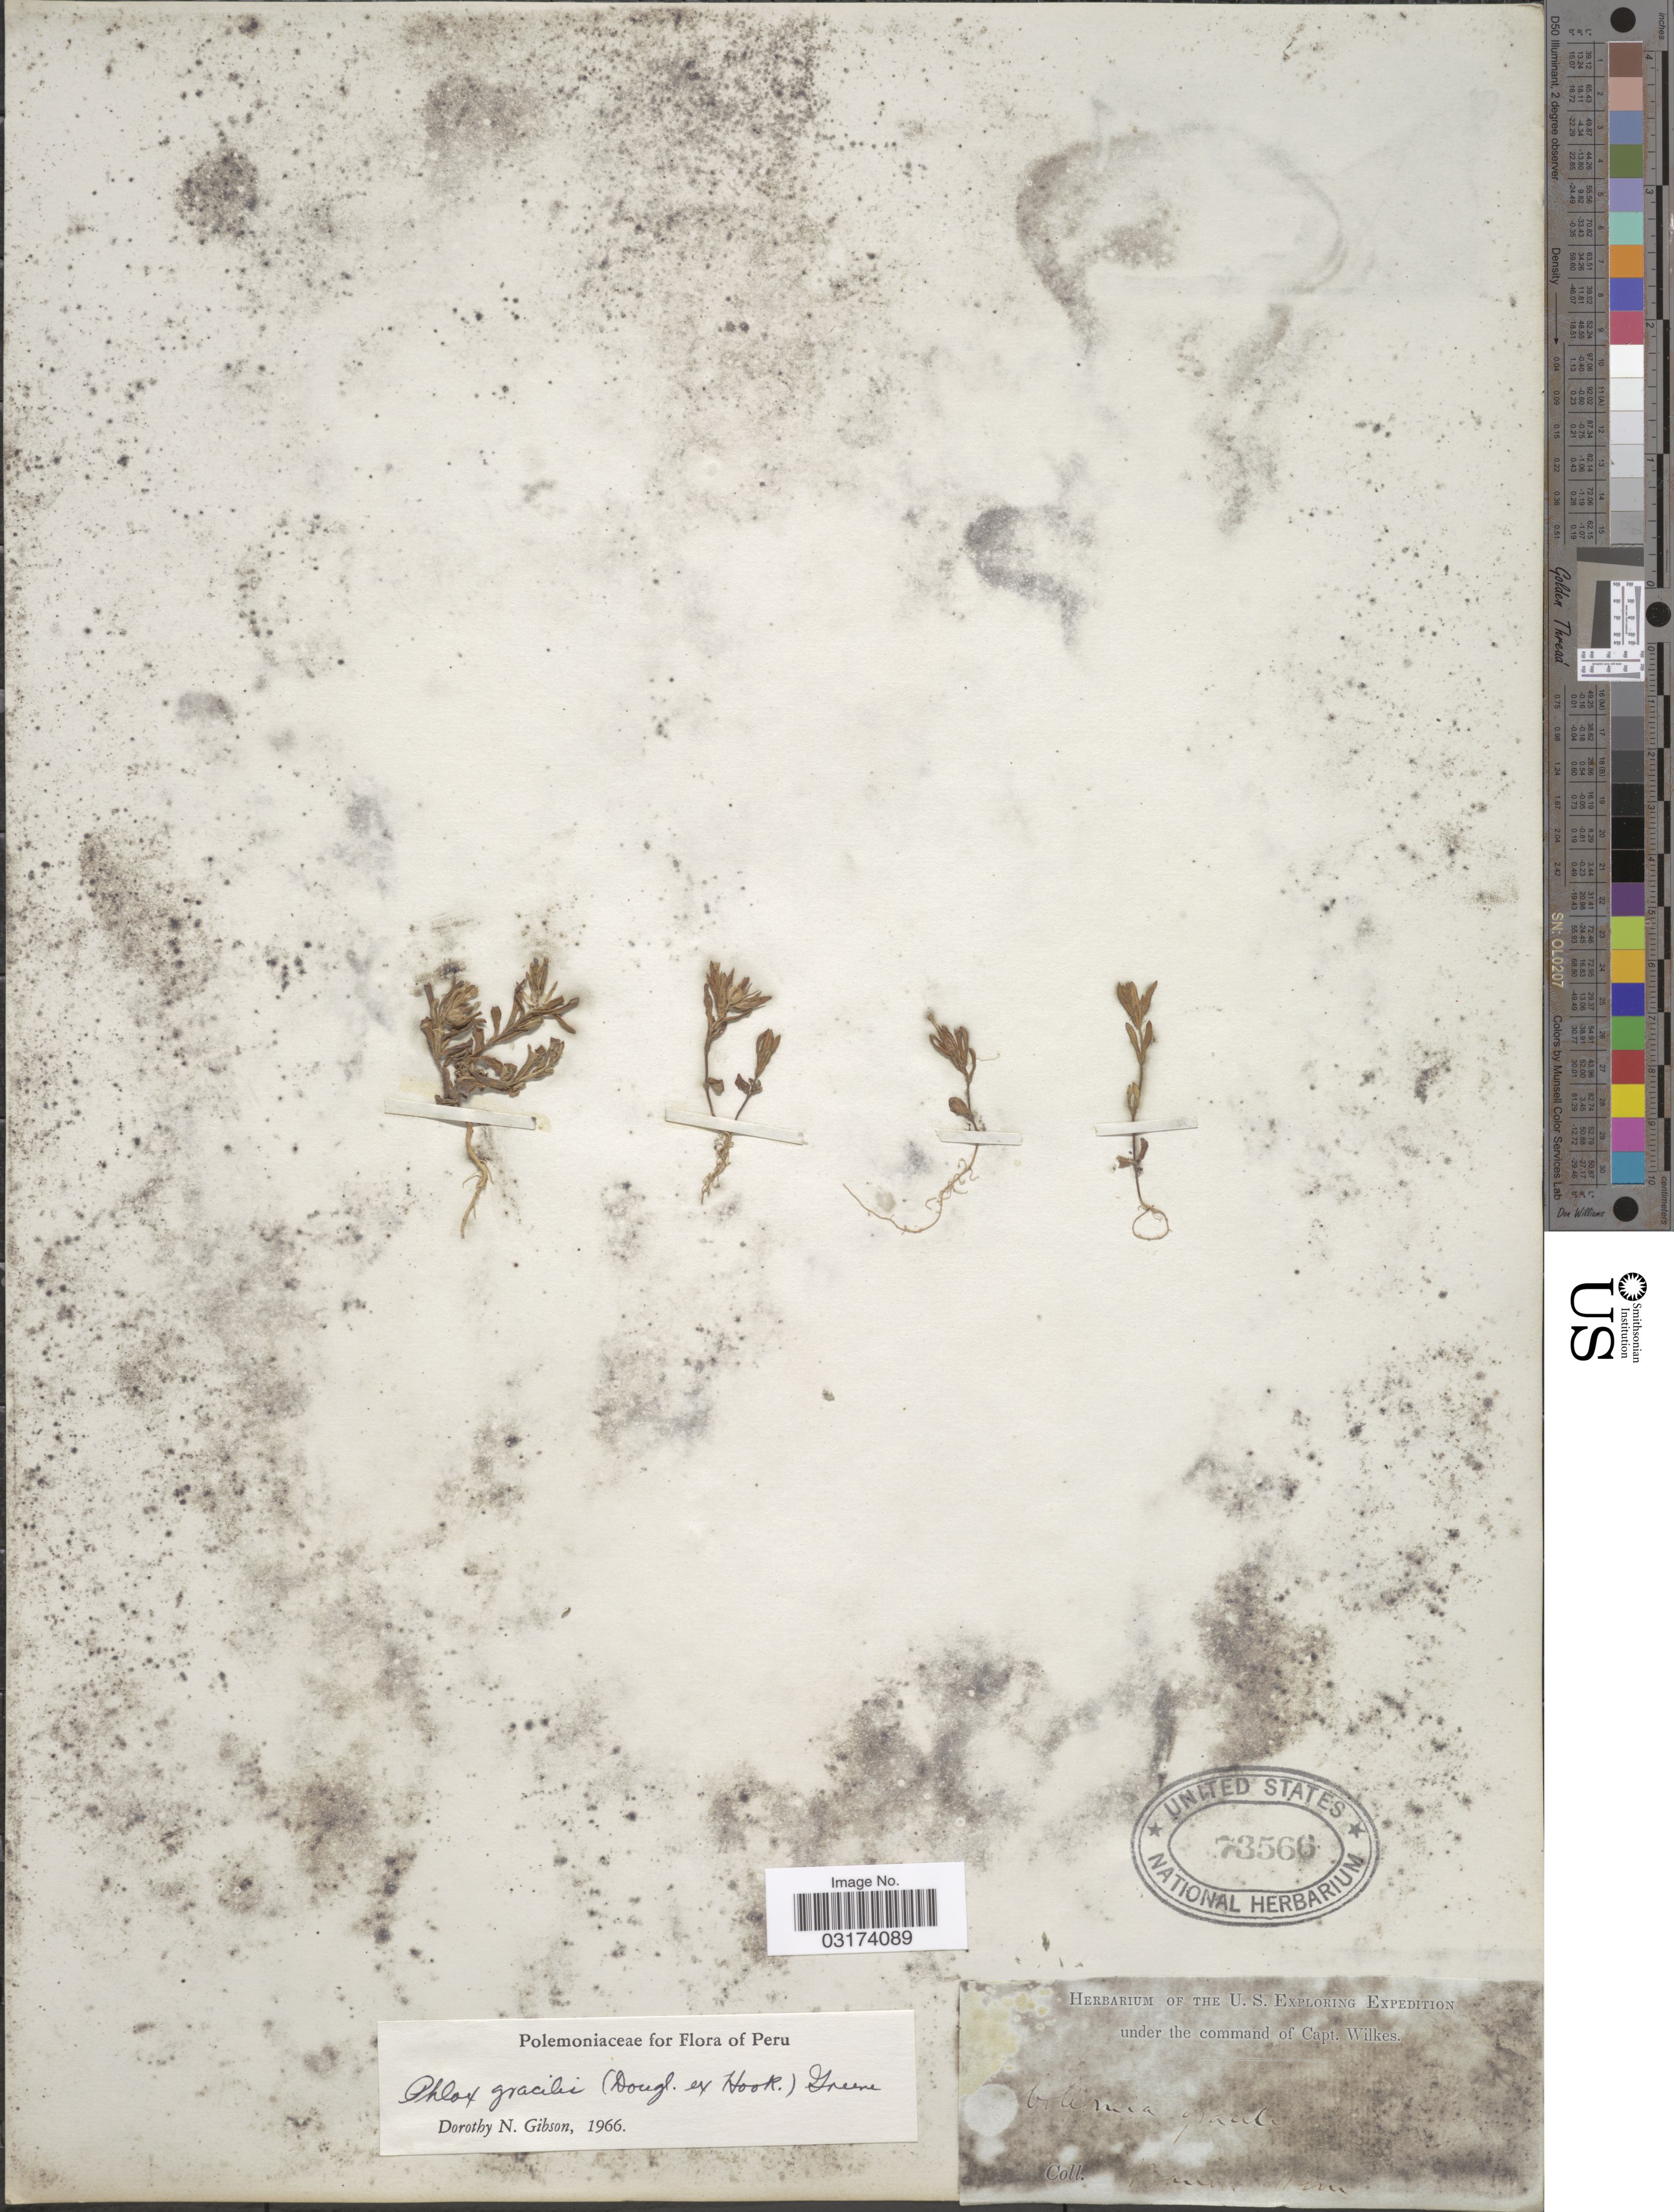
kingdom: Plantae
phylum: Tracheophyta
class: Magnoliopsida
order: Ericales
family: Polemoniaceae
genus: Microsteris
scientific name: Microsteris gracilis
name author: (Hook.) Greene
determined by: (US) Smithsonian Institution - National Museum of Natural History - Department of Botany (UNITED STATES)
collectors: Wilkes Explor. Exped.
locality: [illegible text].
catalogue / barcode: US 73566